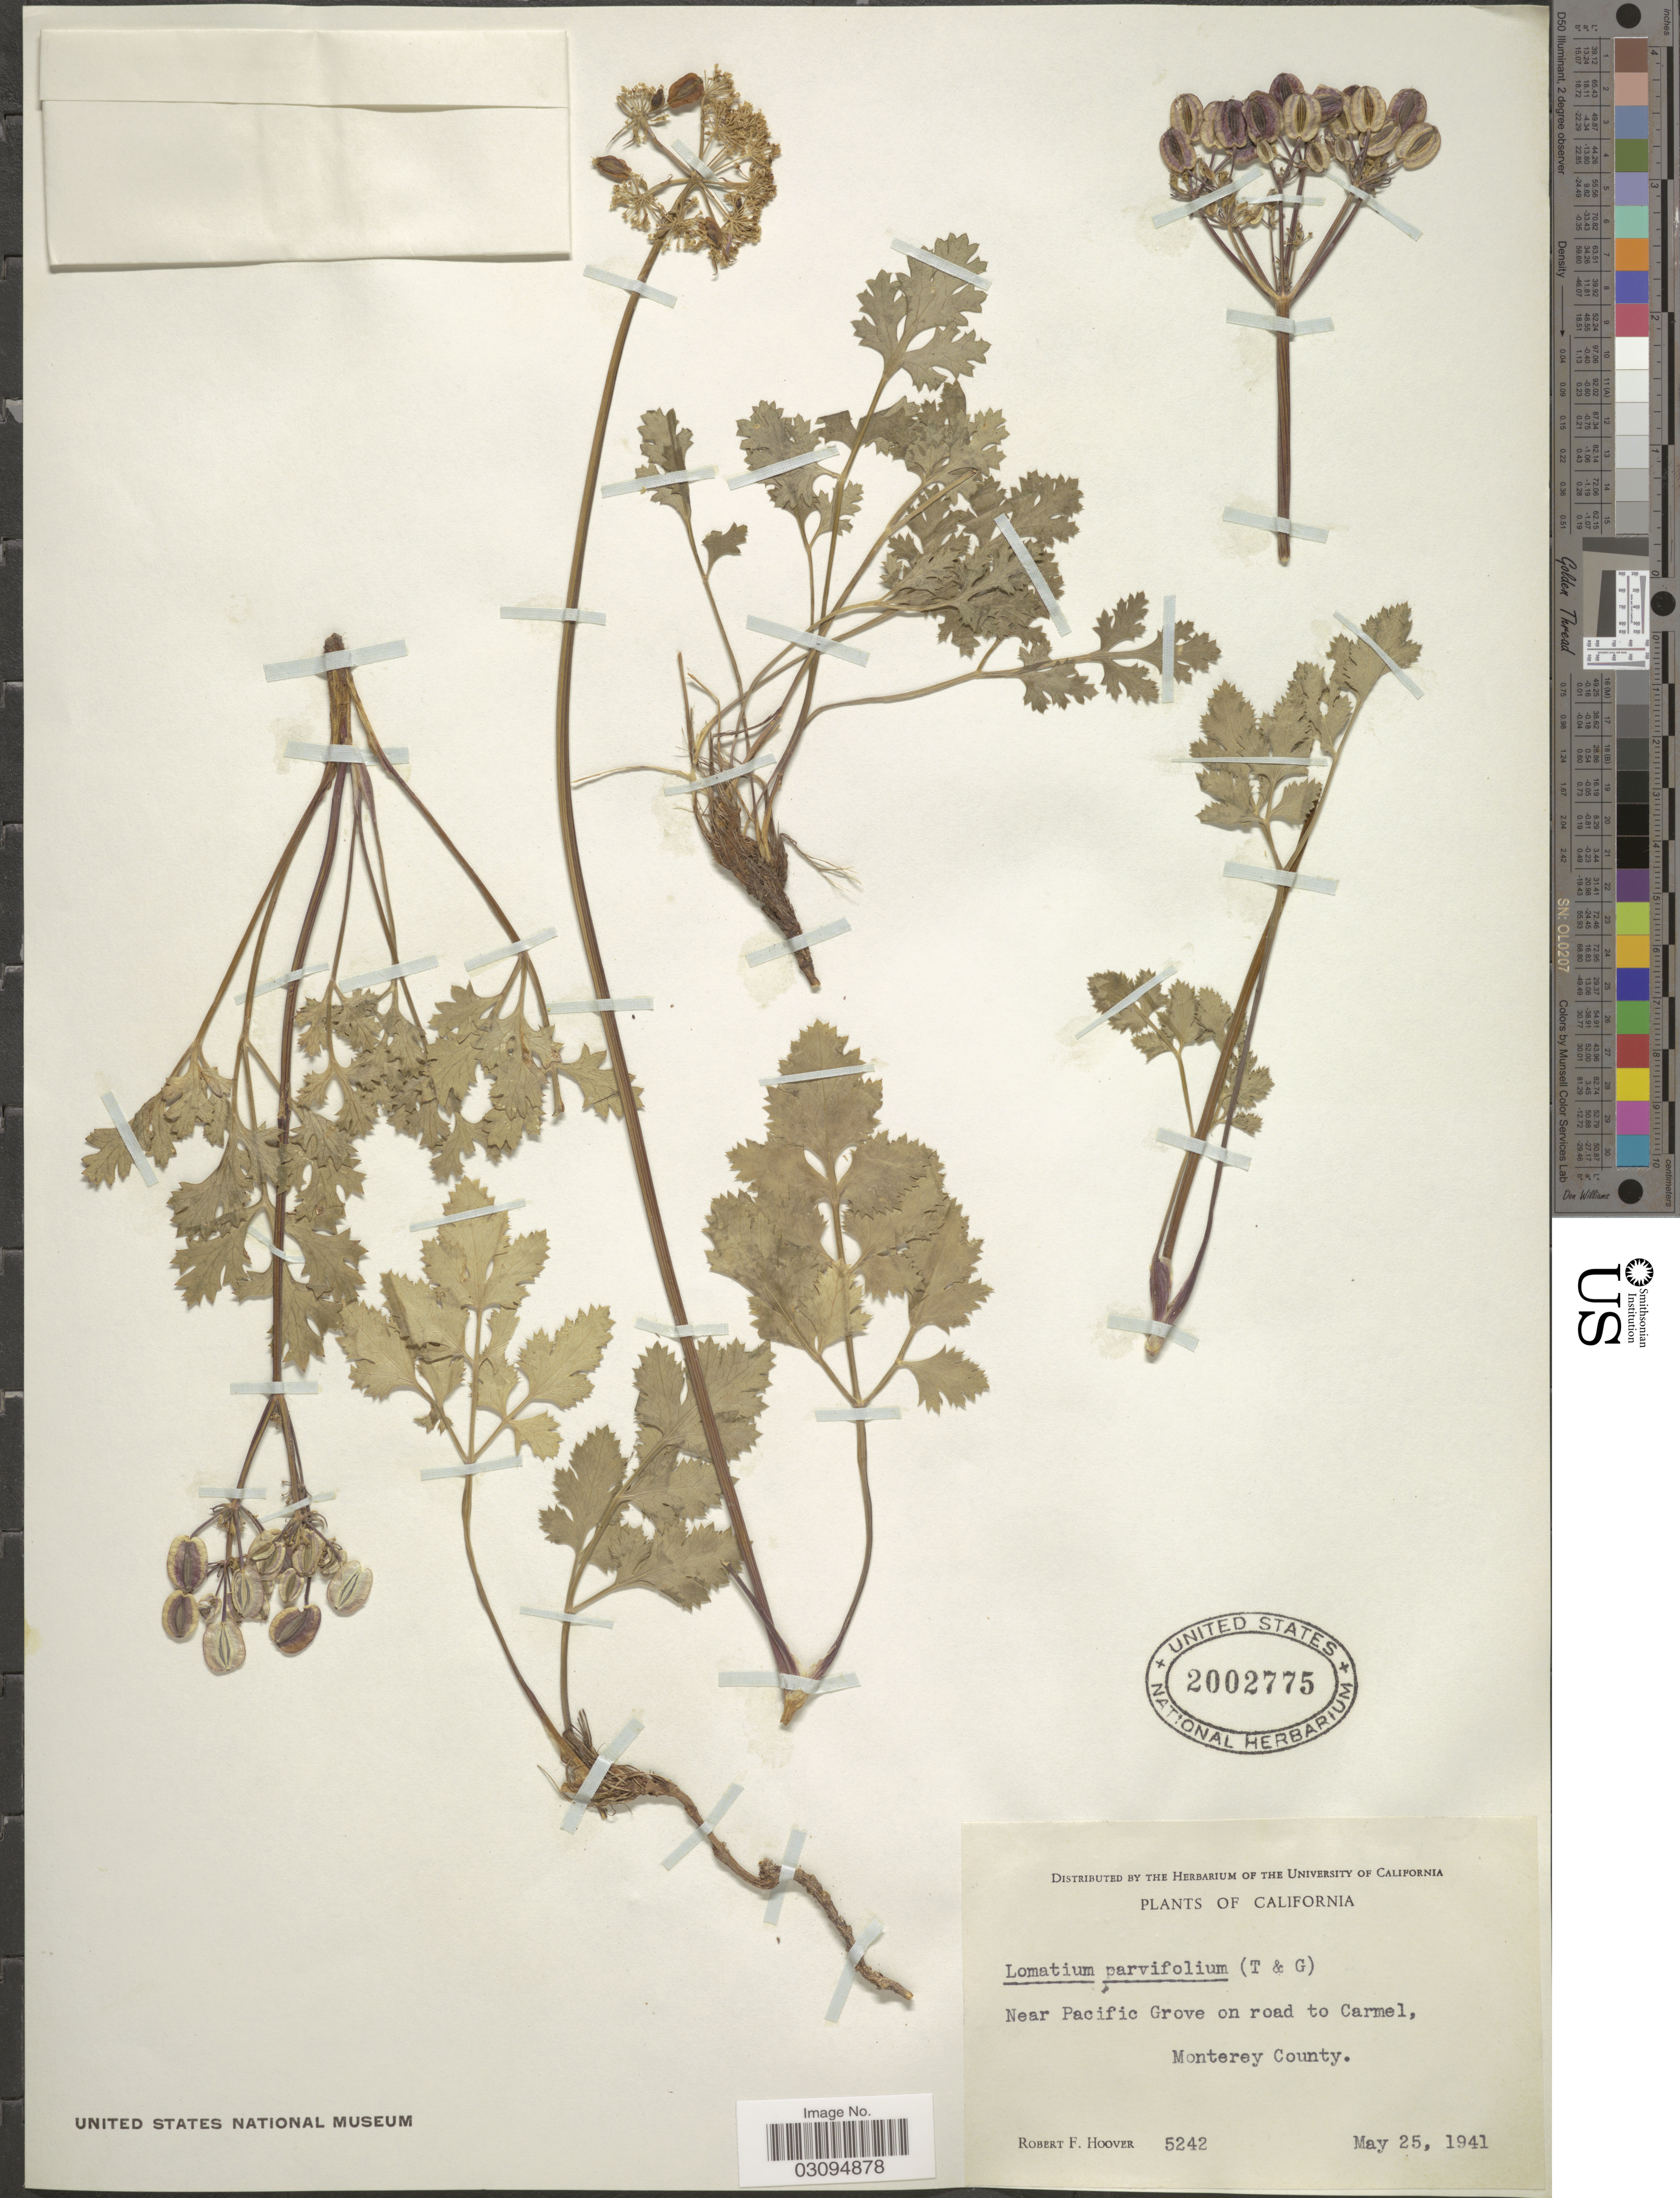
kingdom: Plantae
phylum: Tracheophyta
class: Magnoliopsida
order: Apiales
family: Apiaceae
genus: Lomatium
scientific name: Lomatium parvifolium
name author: (Hook. & Arn.) Jeps.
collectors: R. F. Hoover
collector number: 5242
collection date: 1941-05-25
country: United States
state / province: California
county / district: Monterey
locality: Near Pacific Grove on road to Carmel, Monterey County.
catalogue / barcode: US 2002775